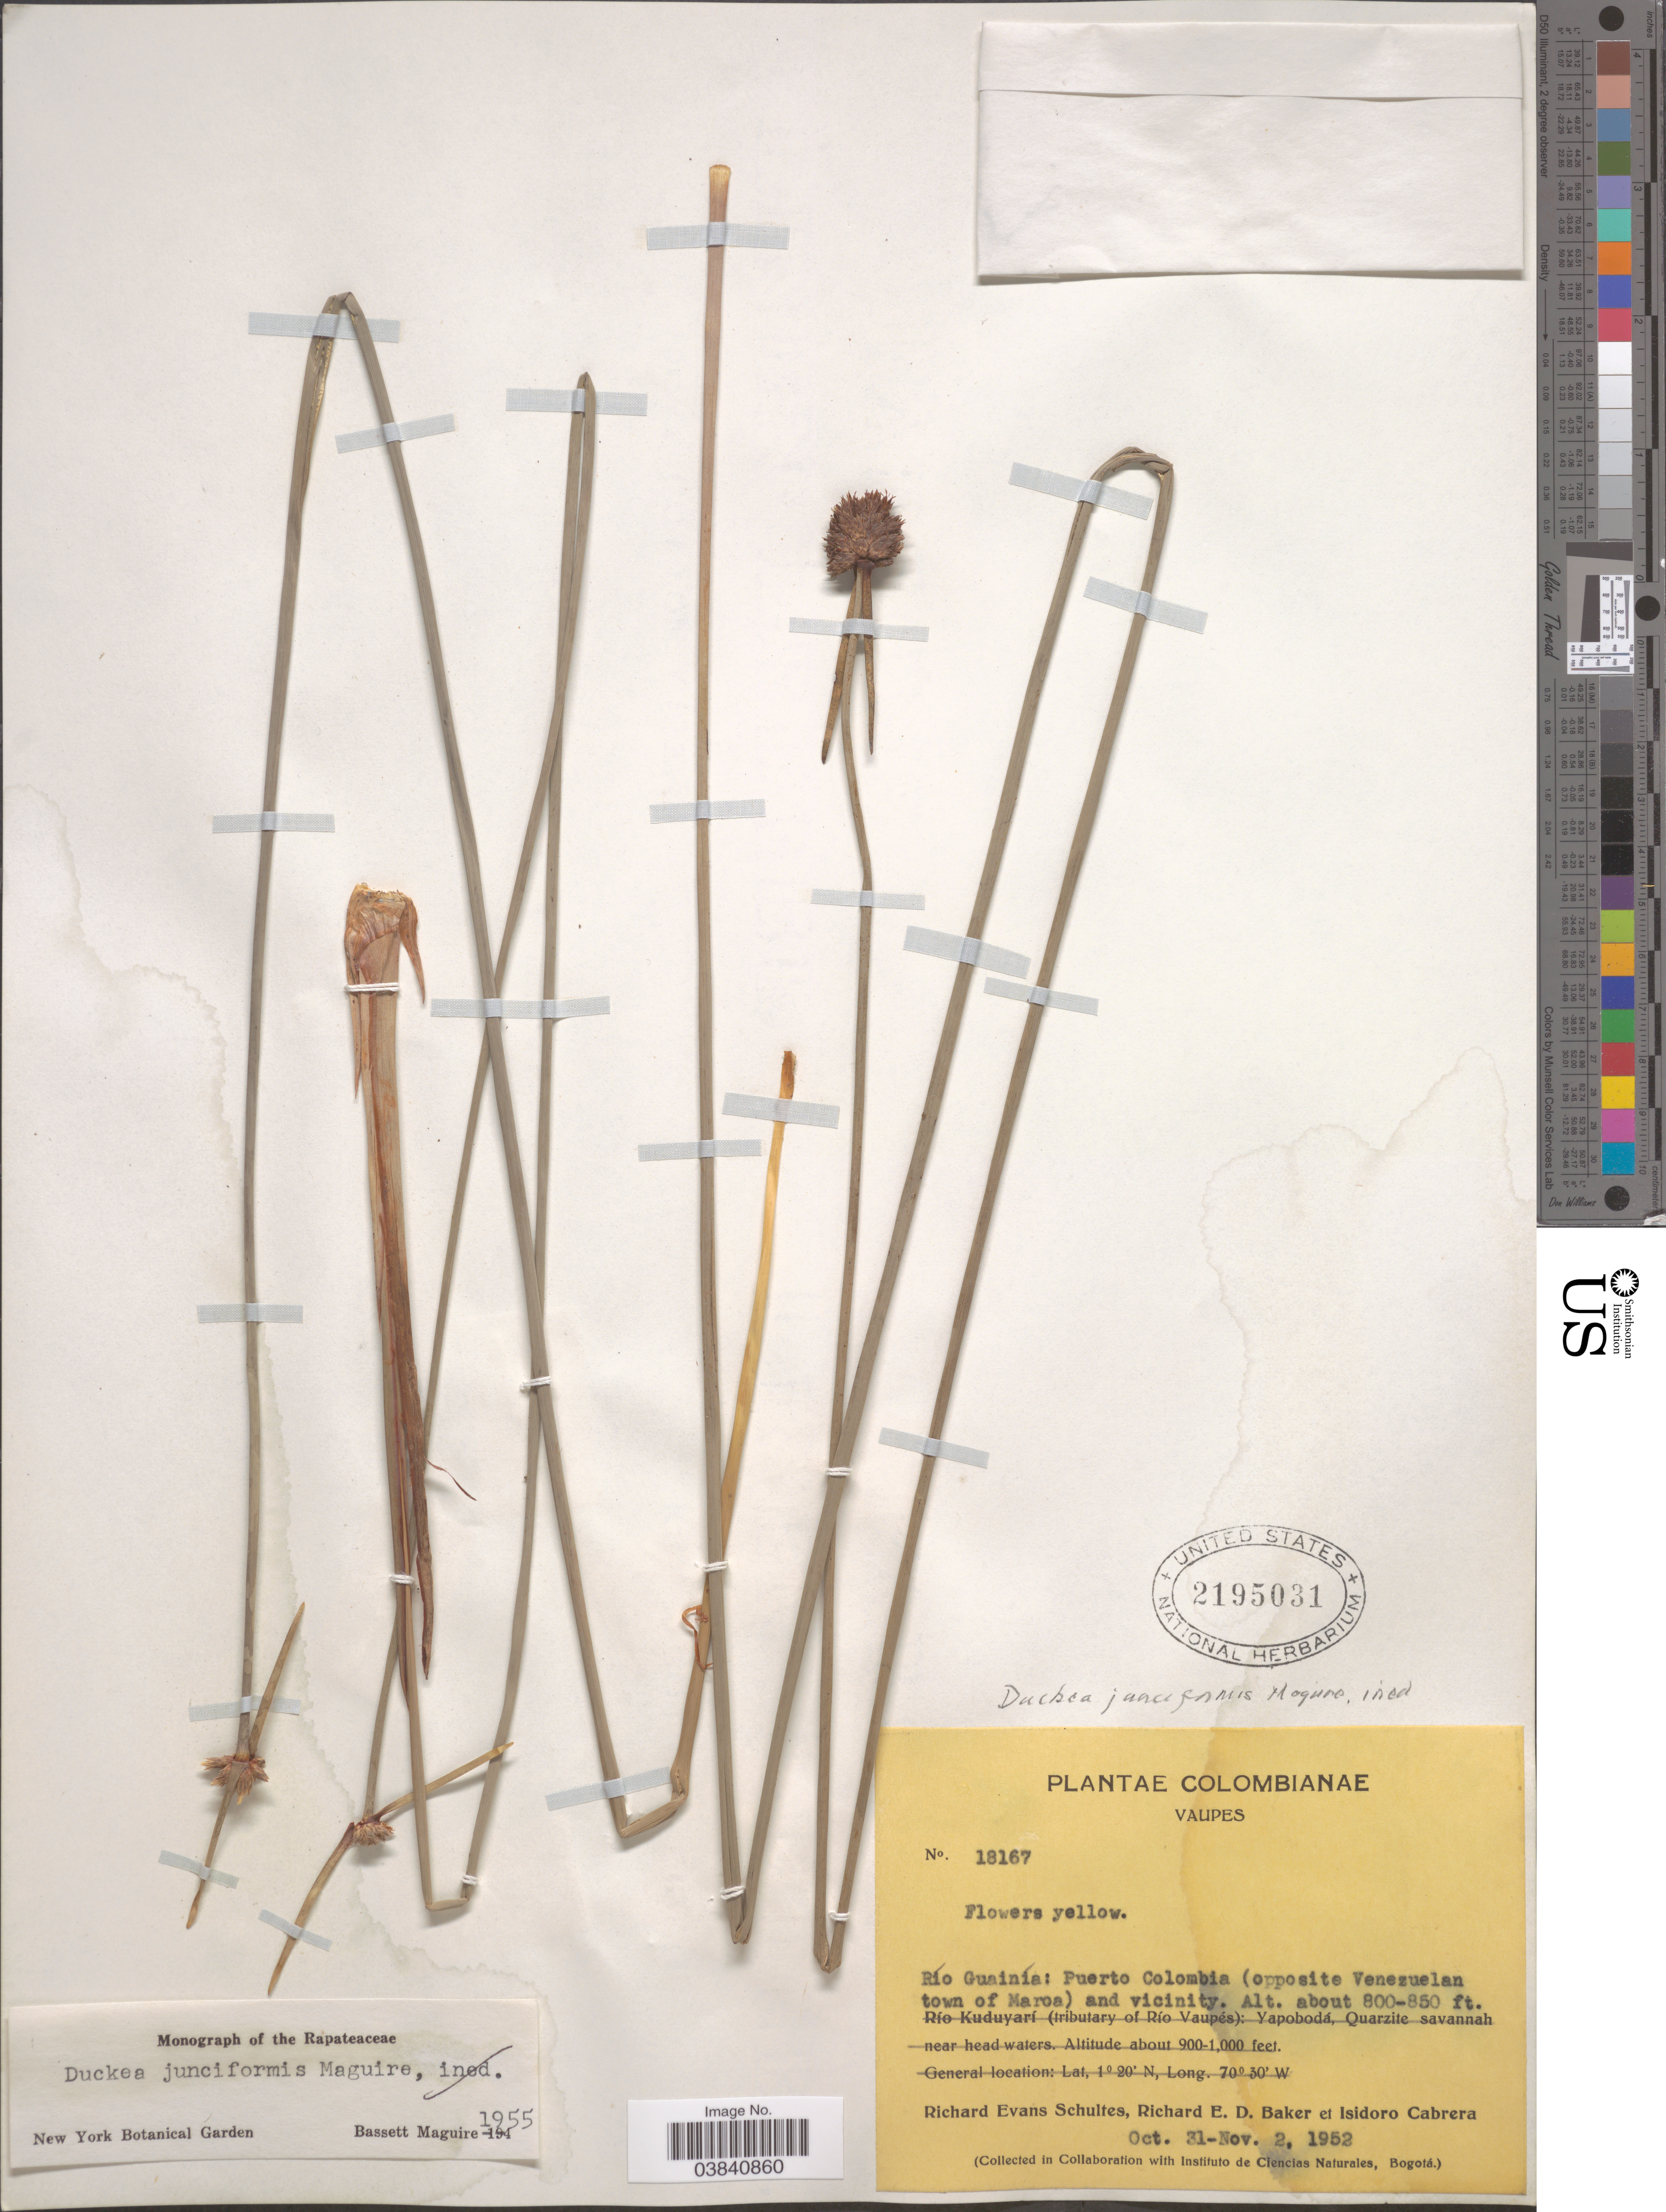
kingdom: Plantae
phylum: Tracheophyta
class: Liliopsida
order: Poales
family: Rapateaceae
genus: Duckea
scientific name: Duckea junciformis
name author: Maguire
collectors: R. E. Schultes, R. E. D. Baker & I. Cabrera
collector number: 18167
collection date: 1952-10-31/1952-11-02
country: Colombia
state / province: Vaupés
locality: Río Guainía: Puerto Colombia (opposite Venezuelan town of Maroa) and vicinity.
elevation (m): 244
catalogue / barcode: US 2195031